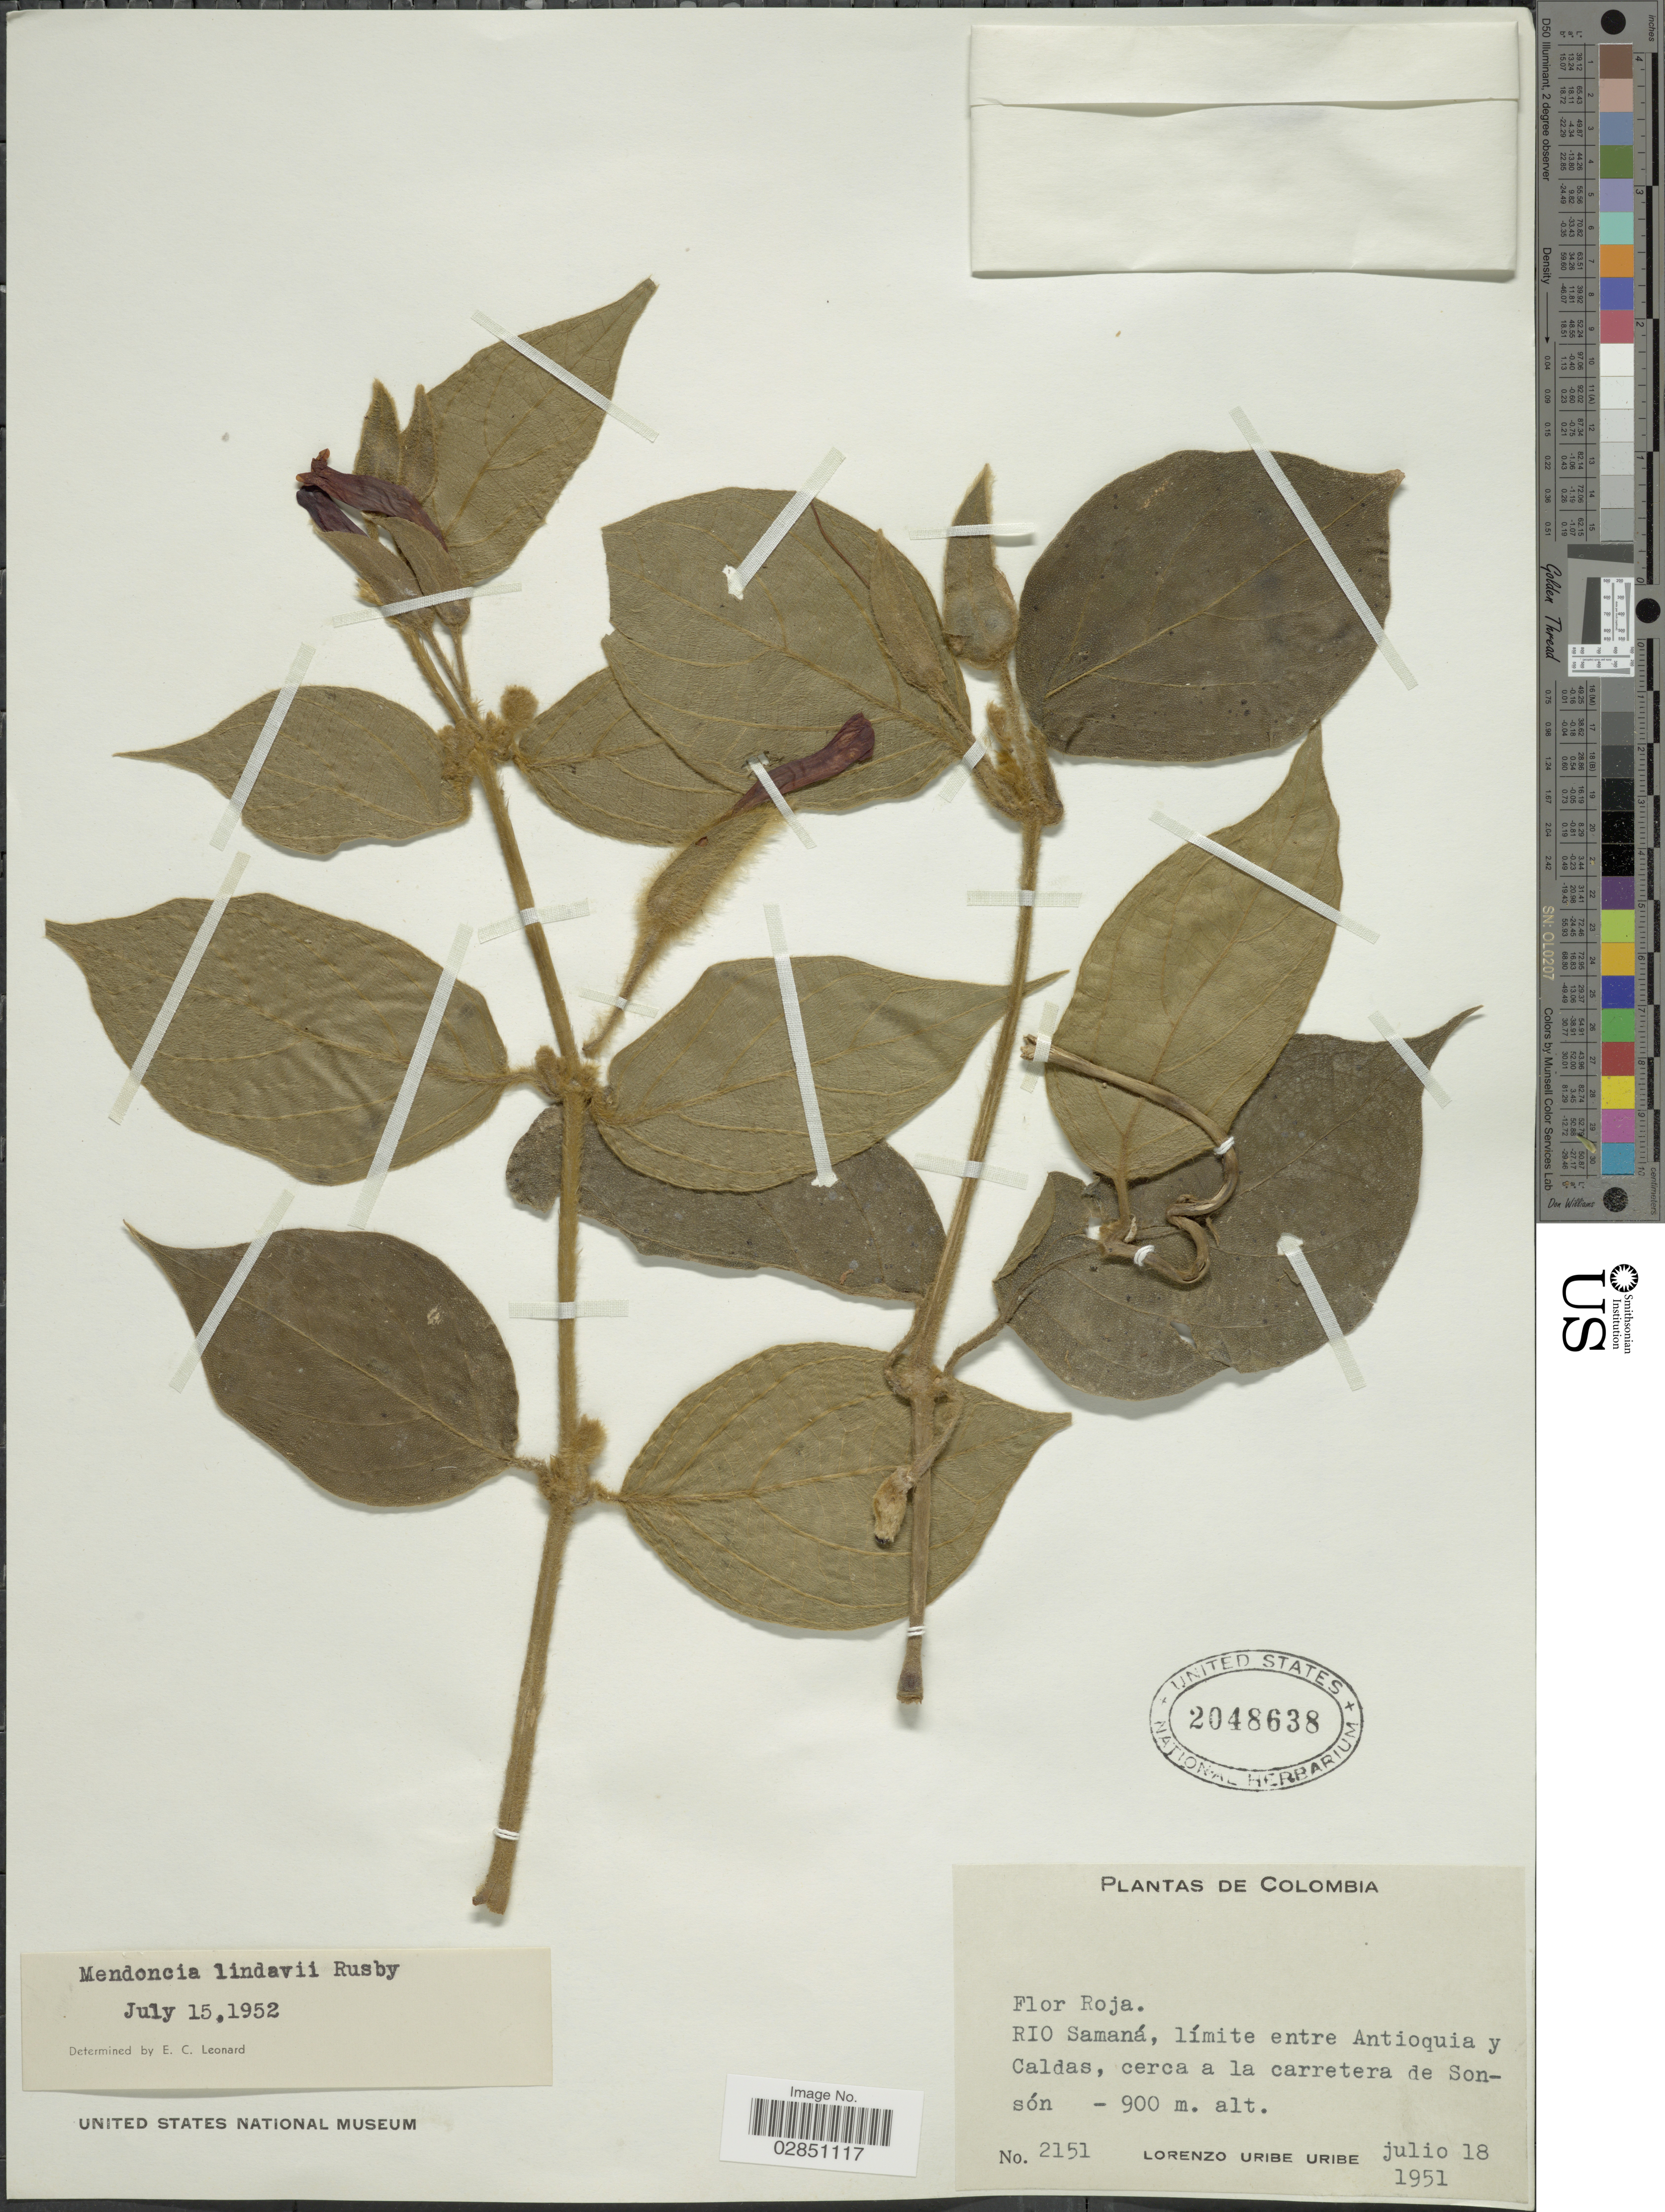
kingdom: Plantae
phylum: Tracheophyta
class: Magnoliopsida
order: Lamiales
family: Acanthaceae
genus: Mendoncia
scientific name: Mendoncia lindavii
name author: Rusby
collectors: L. Uribe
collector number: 2151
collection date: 1951-07-18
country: Colombia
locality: Rio Samaná, límite entre Antioquia y Caldas, cerca a la carretera de Sonsón.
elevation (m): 900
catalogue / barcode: US 2048638